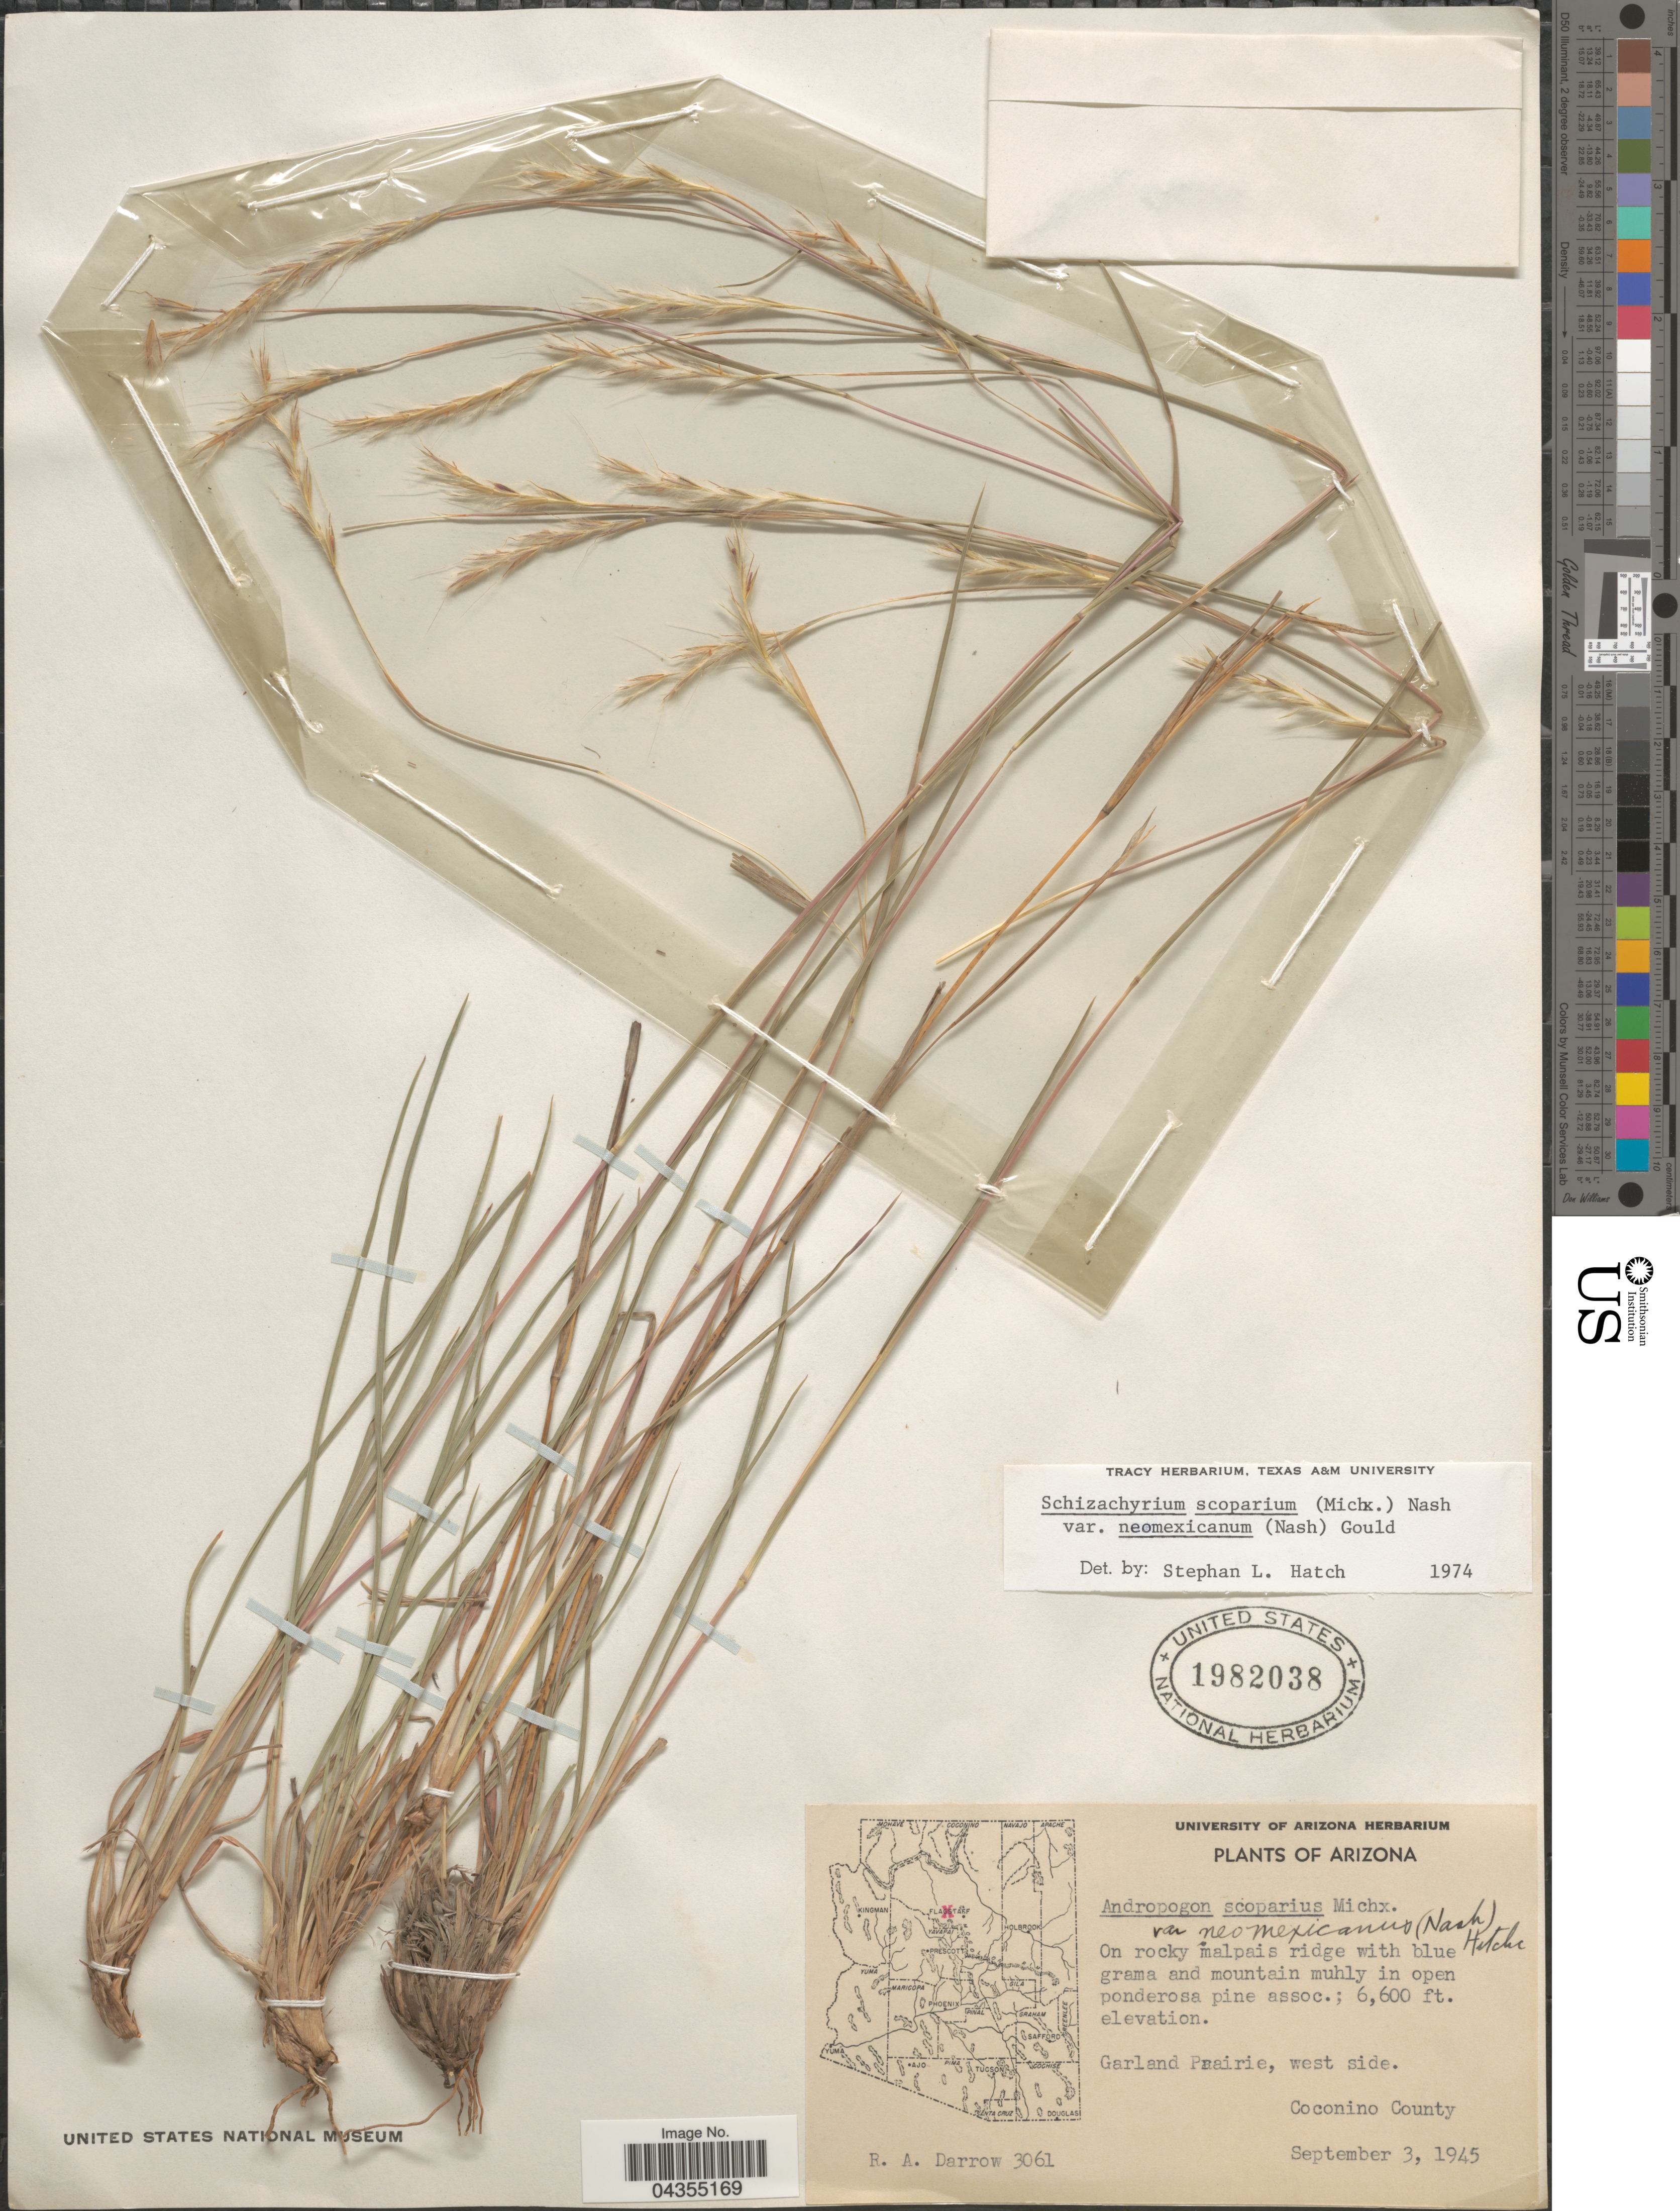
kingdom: Plantae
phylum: Tracheophyta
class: Liliopsida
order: Poales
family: Poaceae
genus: Schizachyrium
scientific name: Schizachyrium scoparium var. neomexicanum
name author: (Nash) Gould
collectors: R. A. Darrow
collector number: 3061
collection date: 1945-09-03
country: United States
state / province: Arizona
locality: Garland Prairie, west side. Coconino County.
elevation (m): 2012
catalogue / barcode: US 1982038